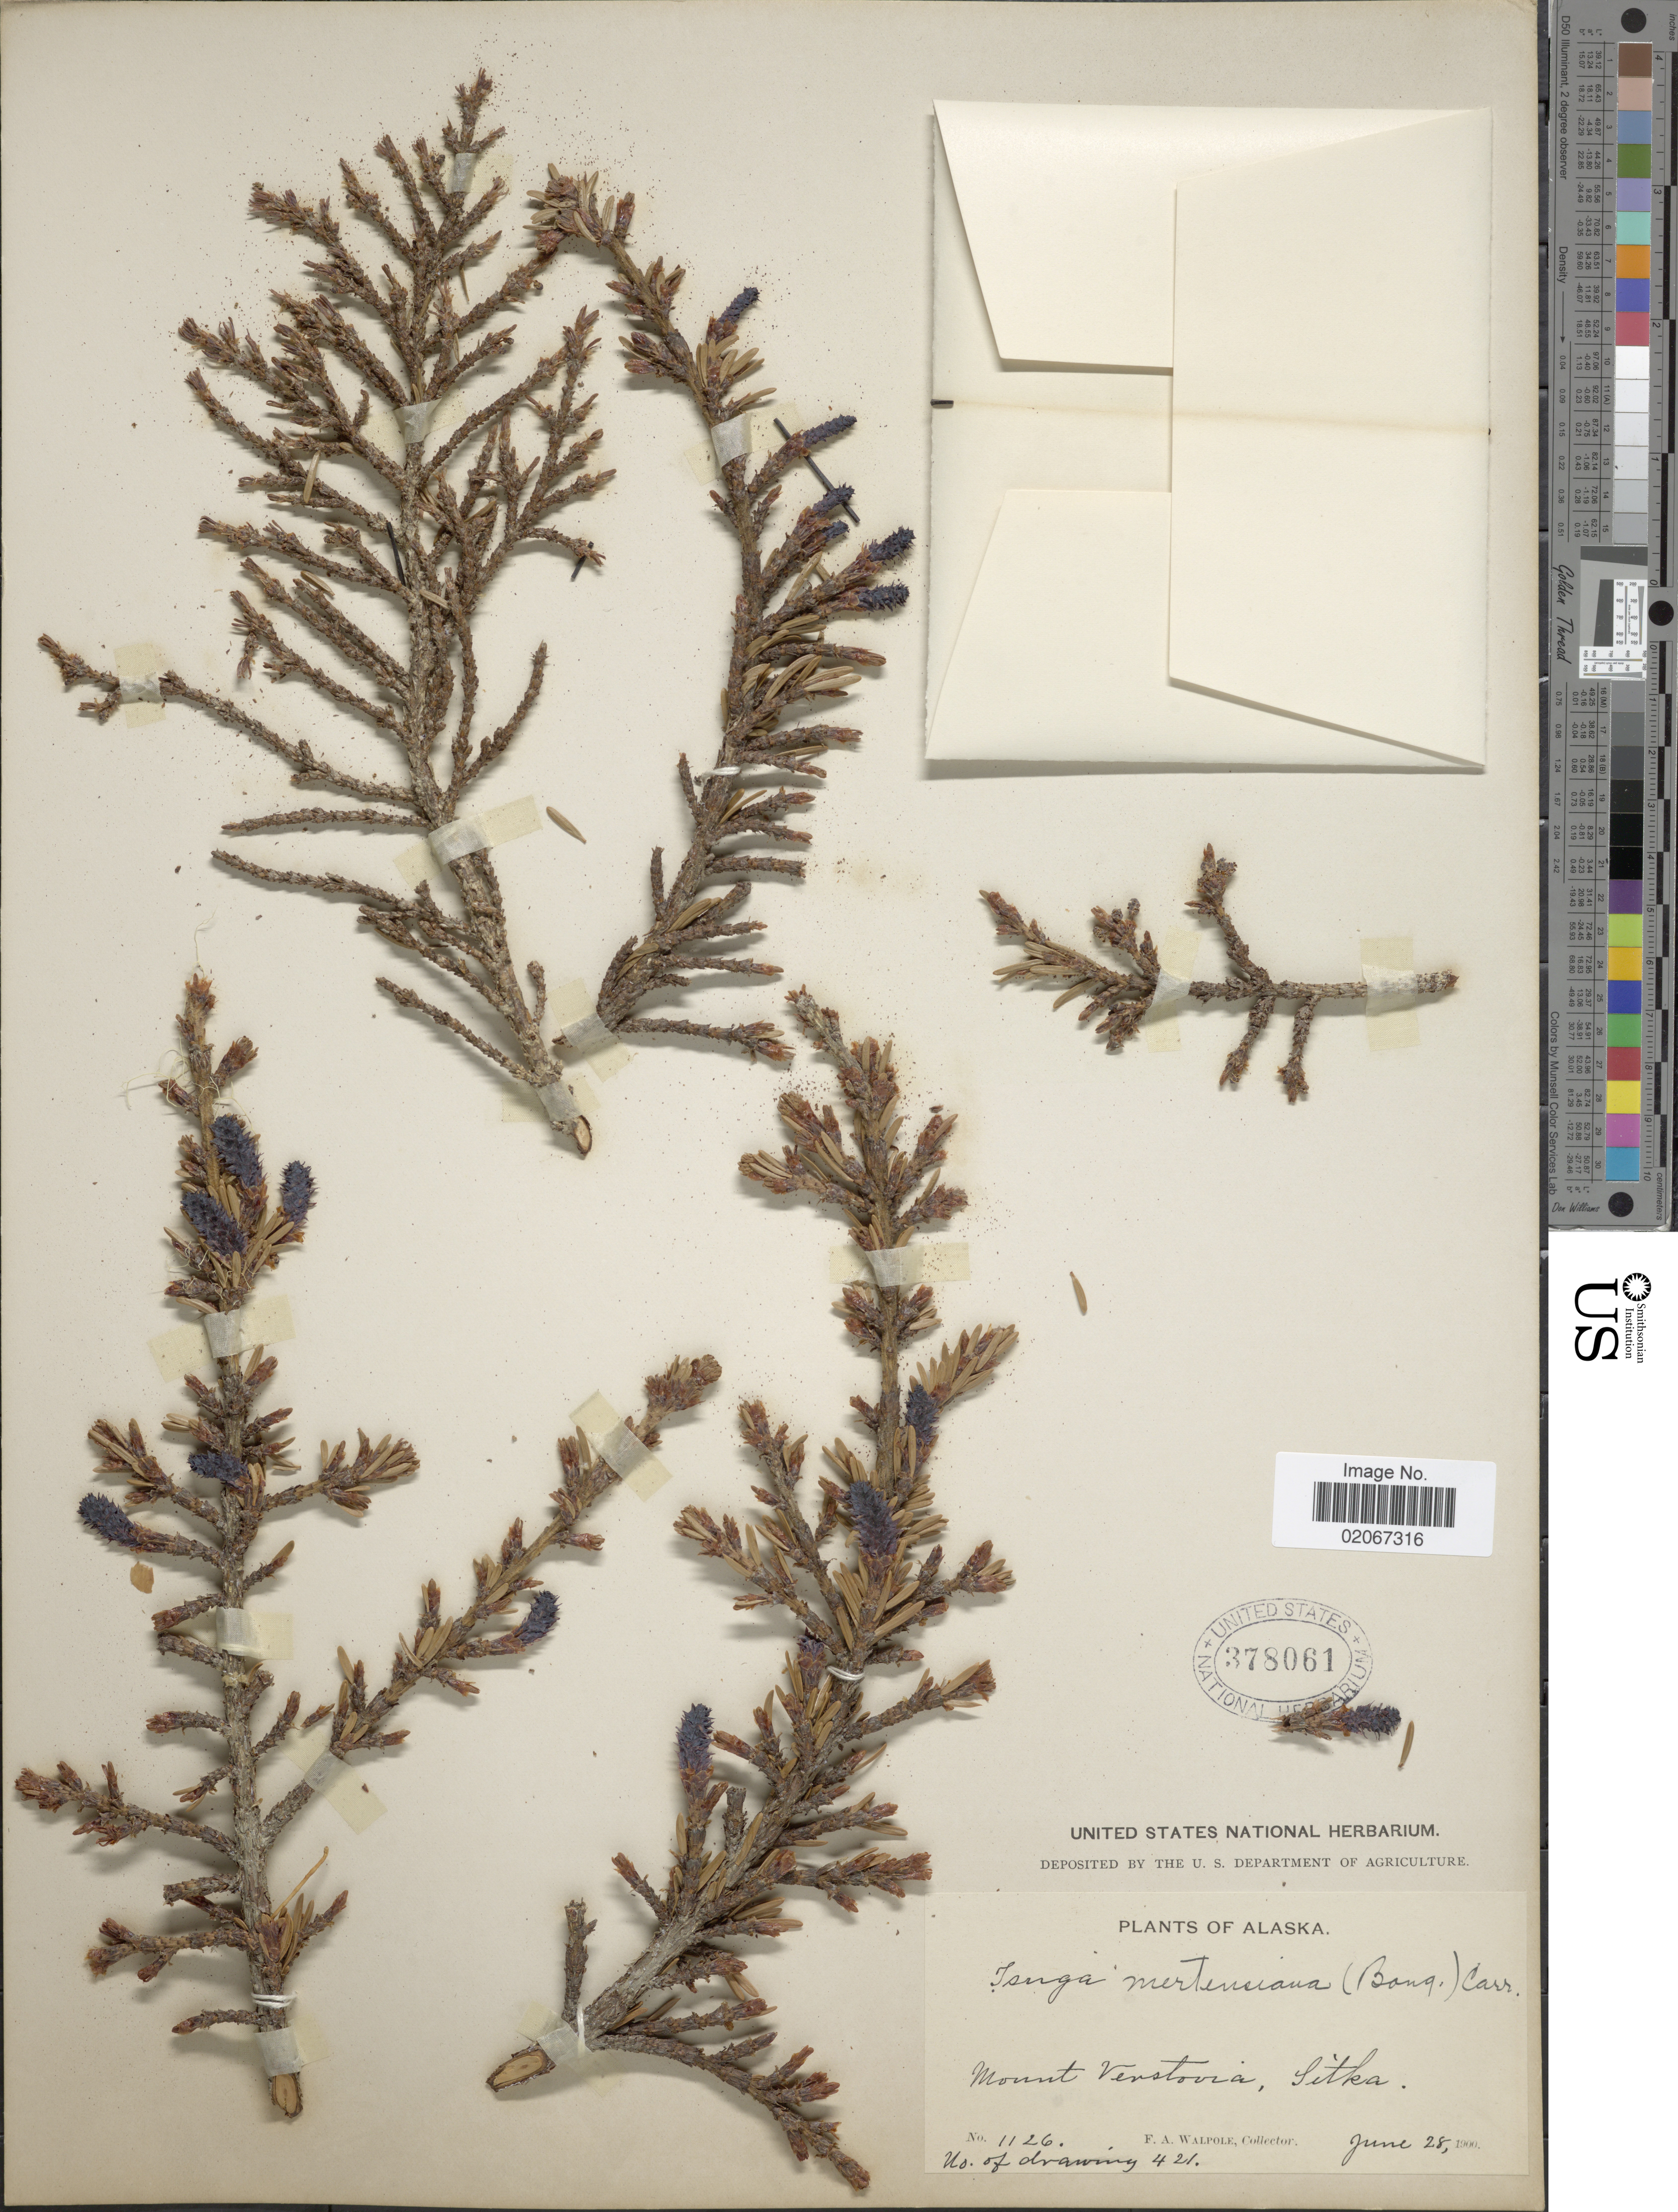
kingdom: Plantae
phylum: Tracheophyta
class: Pinopsida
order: Pinales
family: Pinaceae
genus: Tsuga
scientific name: Tsuga mertensiana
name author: (Bong.) Carrière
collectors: F. Walpole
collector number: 1126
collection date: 1900-06-28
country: United States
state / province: Alaska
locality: Mount Verstovia, Sitka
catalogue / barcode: US 378061